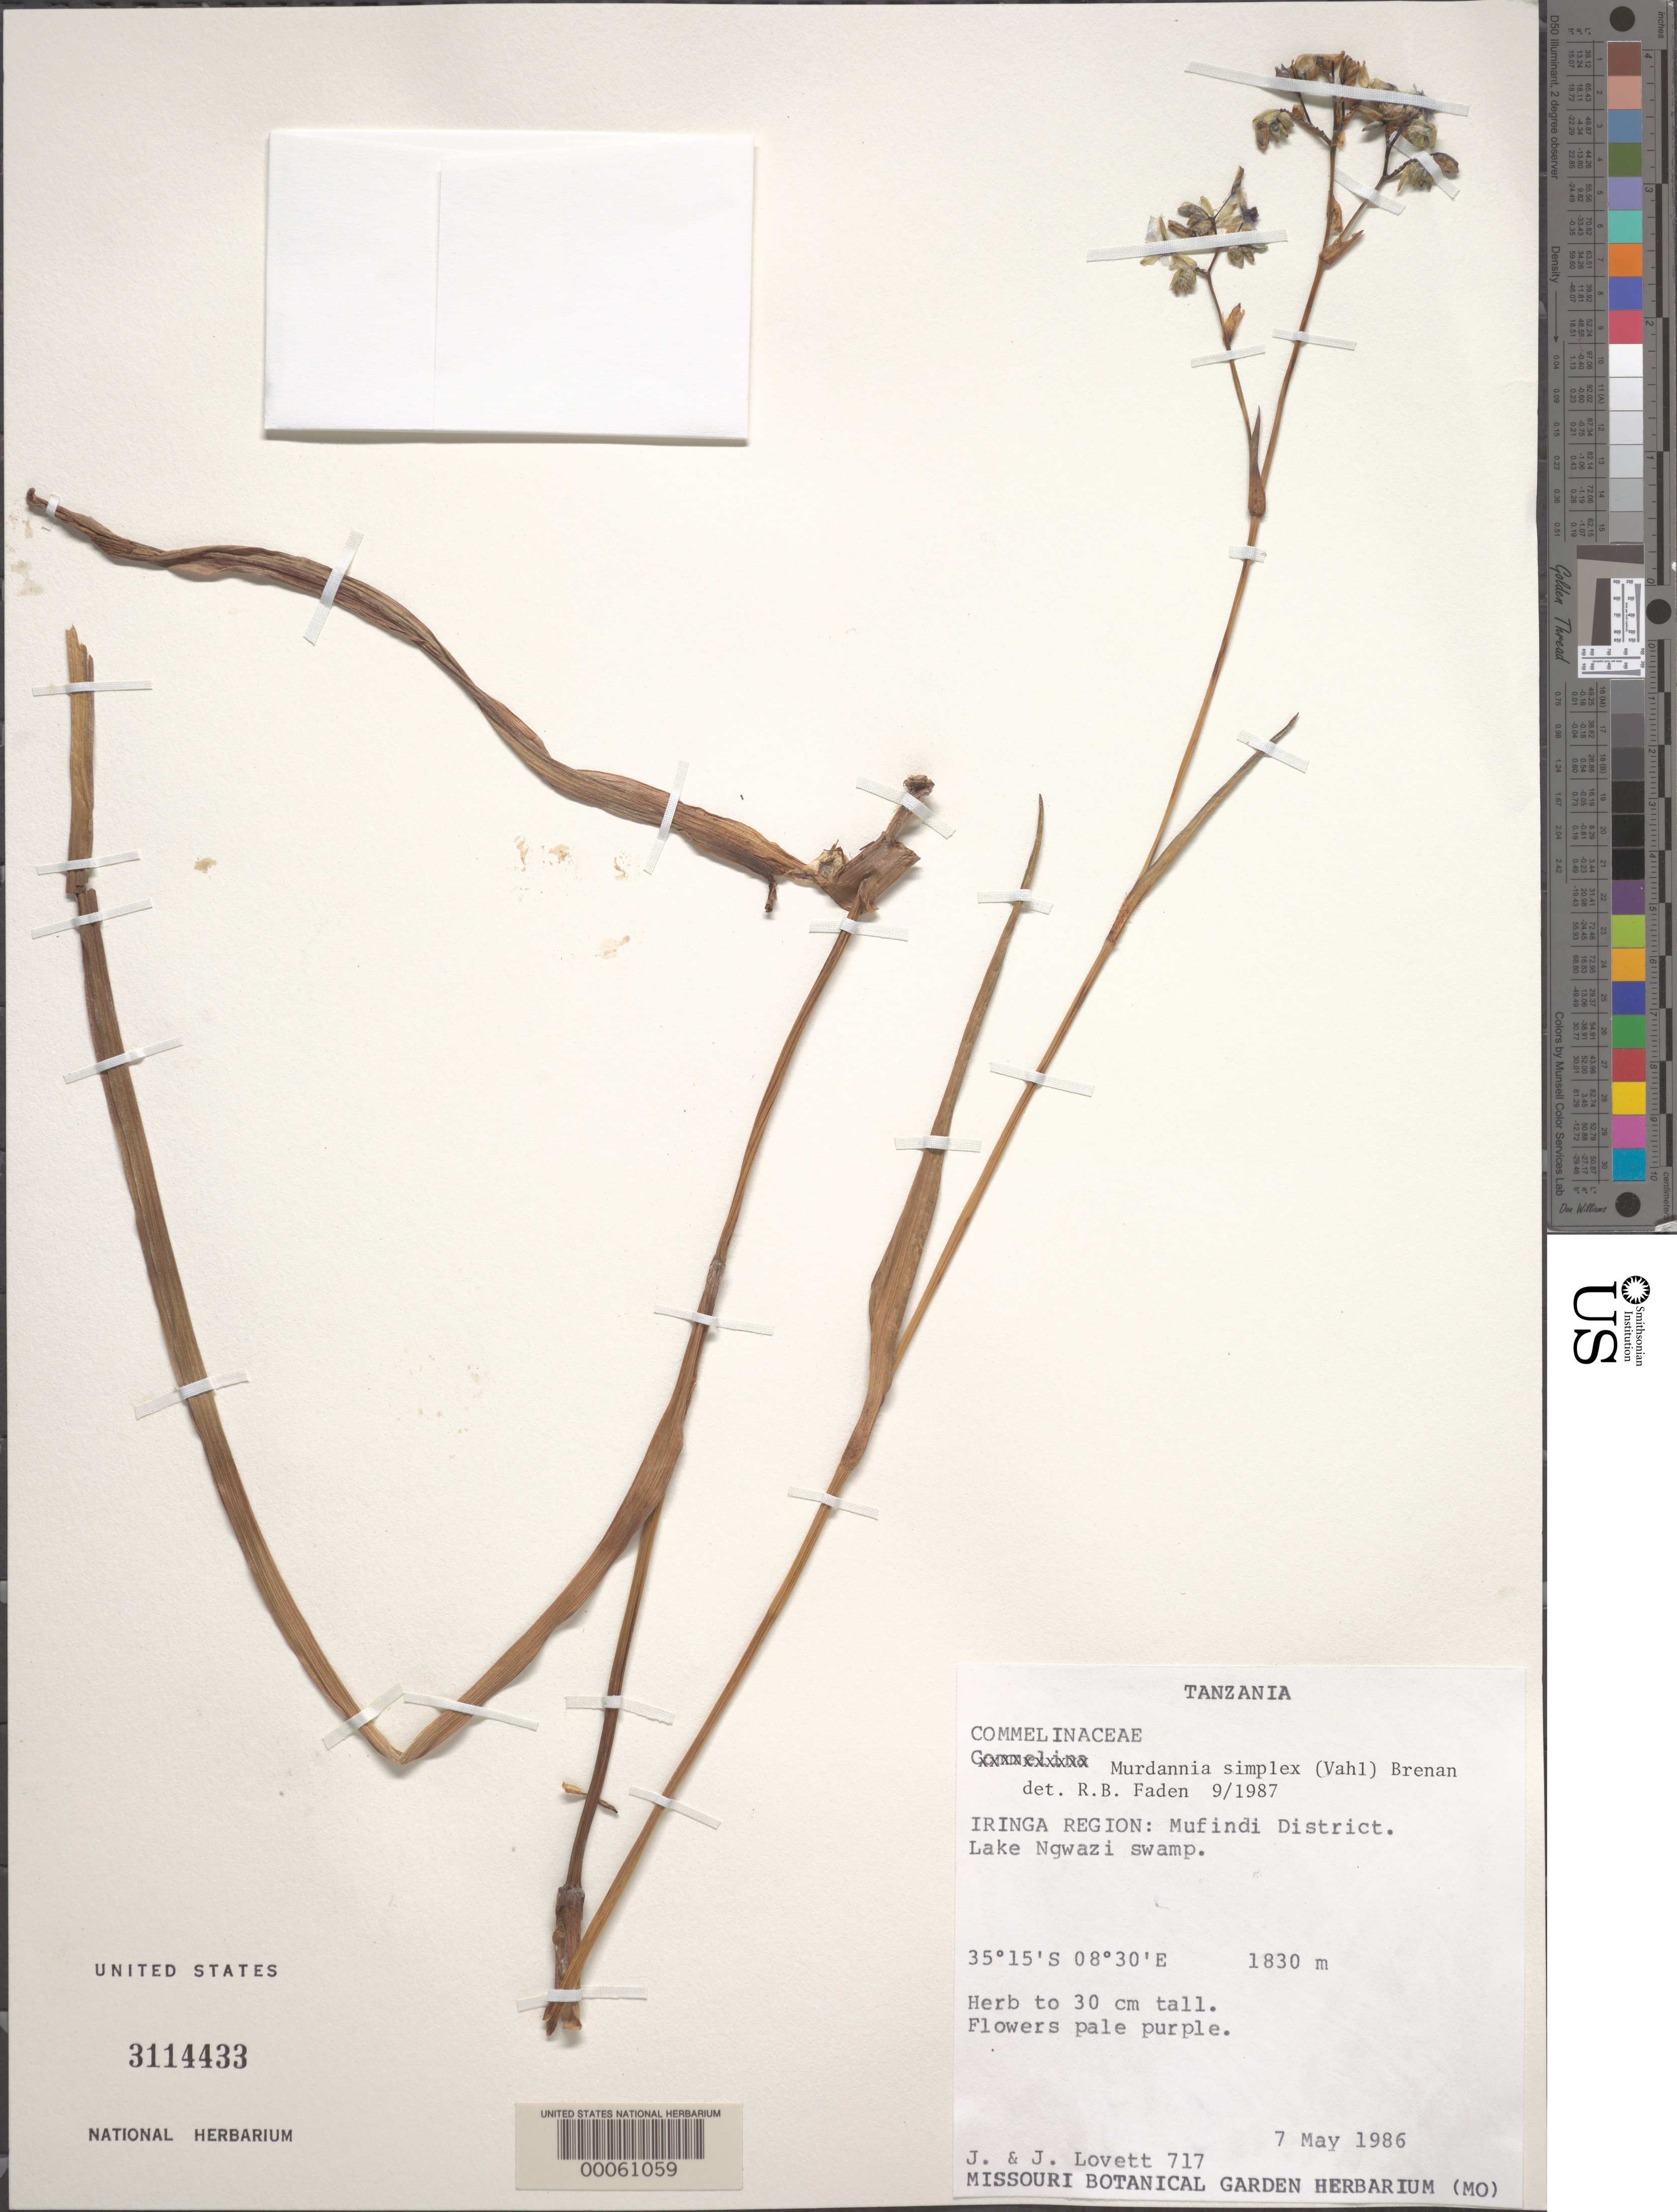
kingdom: Plantae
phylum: Tracheophyta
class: Liliopsida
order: Commelinales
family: Commelinaceae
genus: Murdannia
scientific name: Murdannia simplex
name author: (Vahl) Brenan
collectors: J. Lovett & J. Lovett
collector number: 717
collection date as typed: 07 May 1986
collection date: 1986-05-07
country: Tanzania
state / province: Iringa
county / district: Mufindi Dist.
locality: Lake ngwazi swamp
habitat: Swamp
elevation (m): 1830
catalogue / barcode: US 3114433